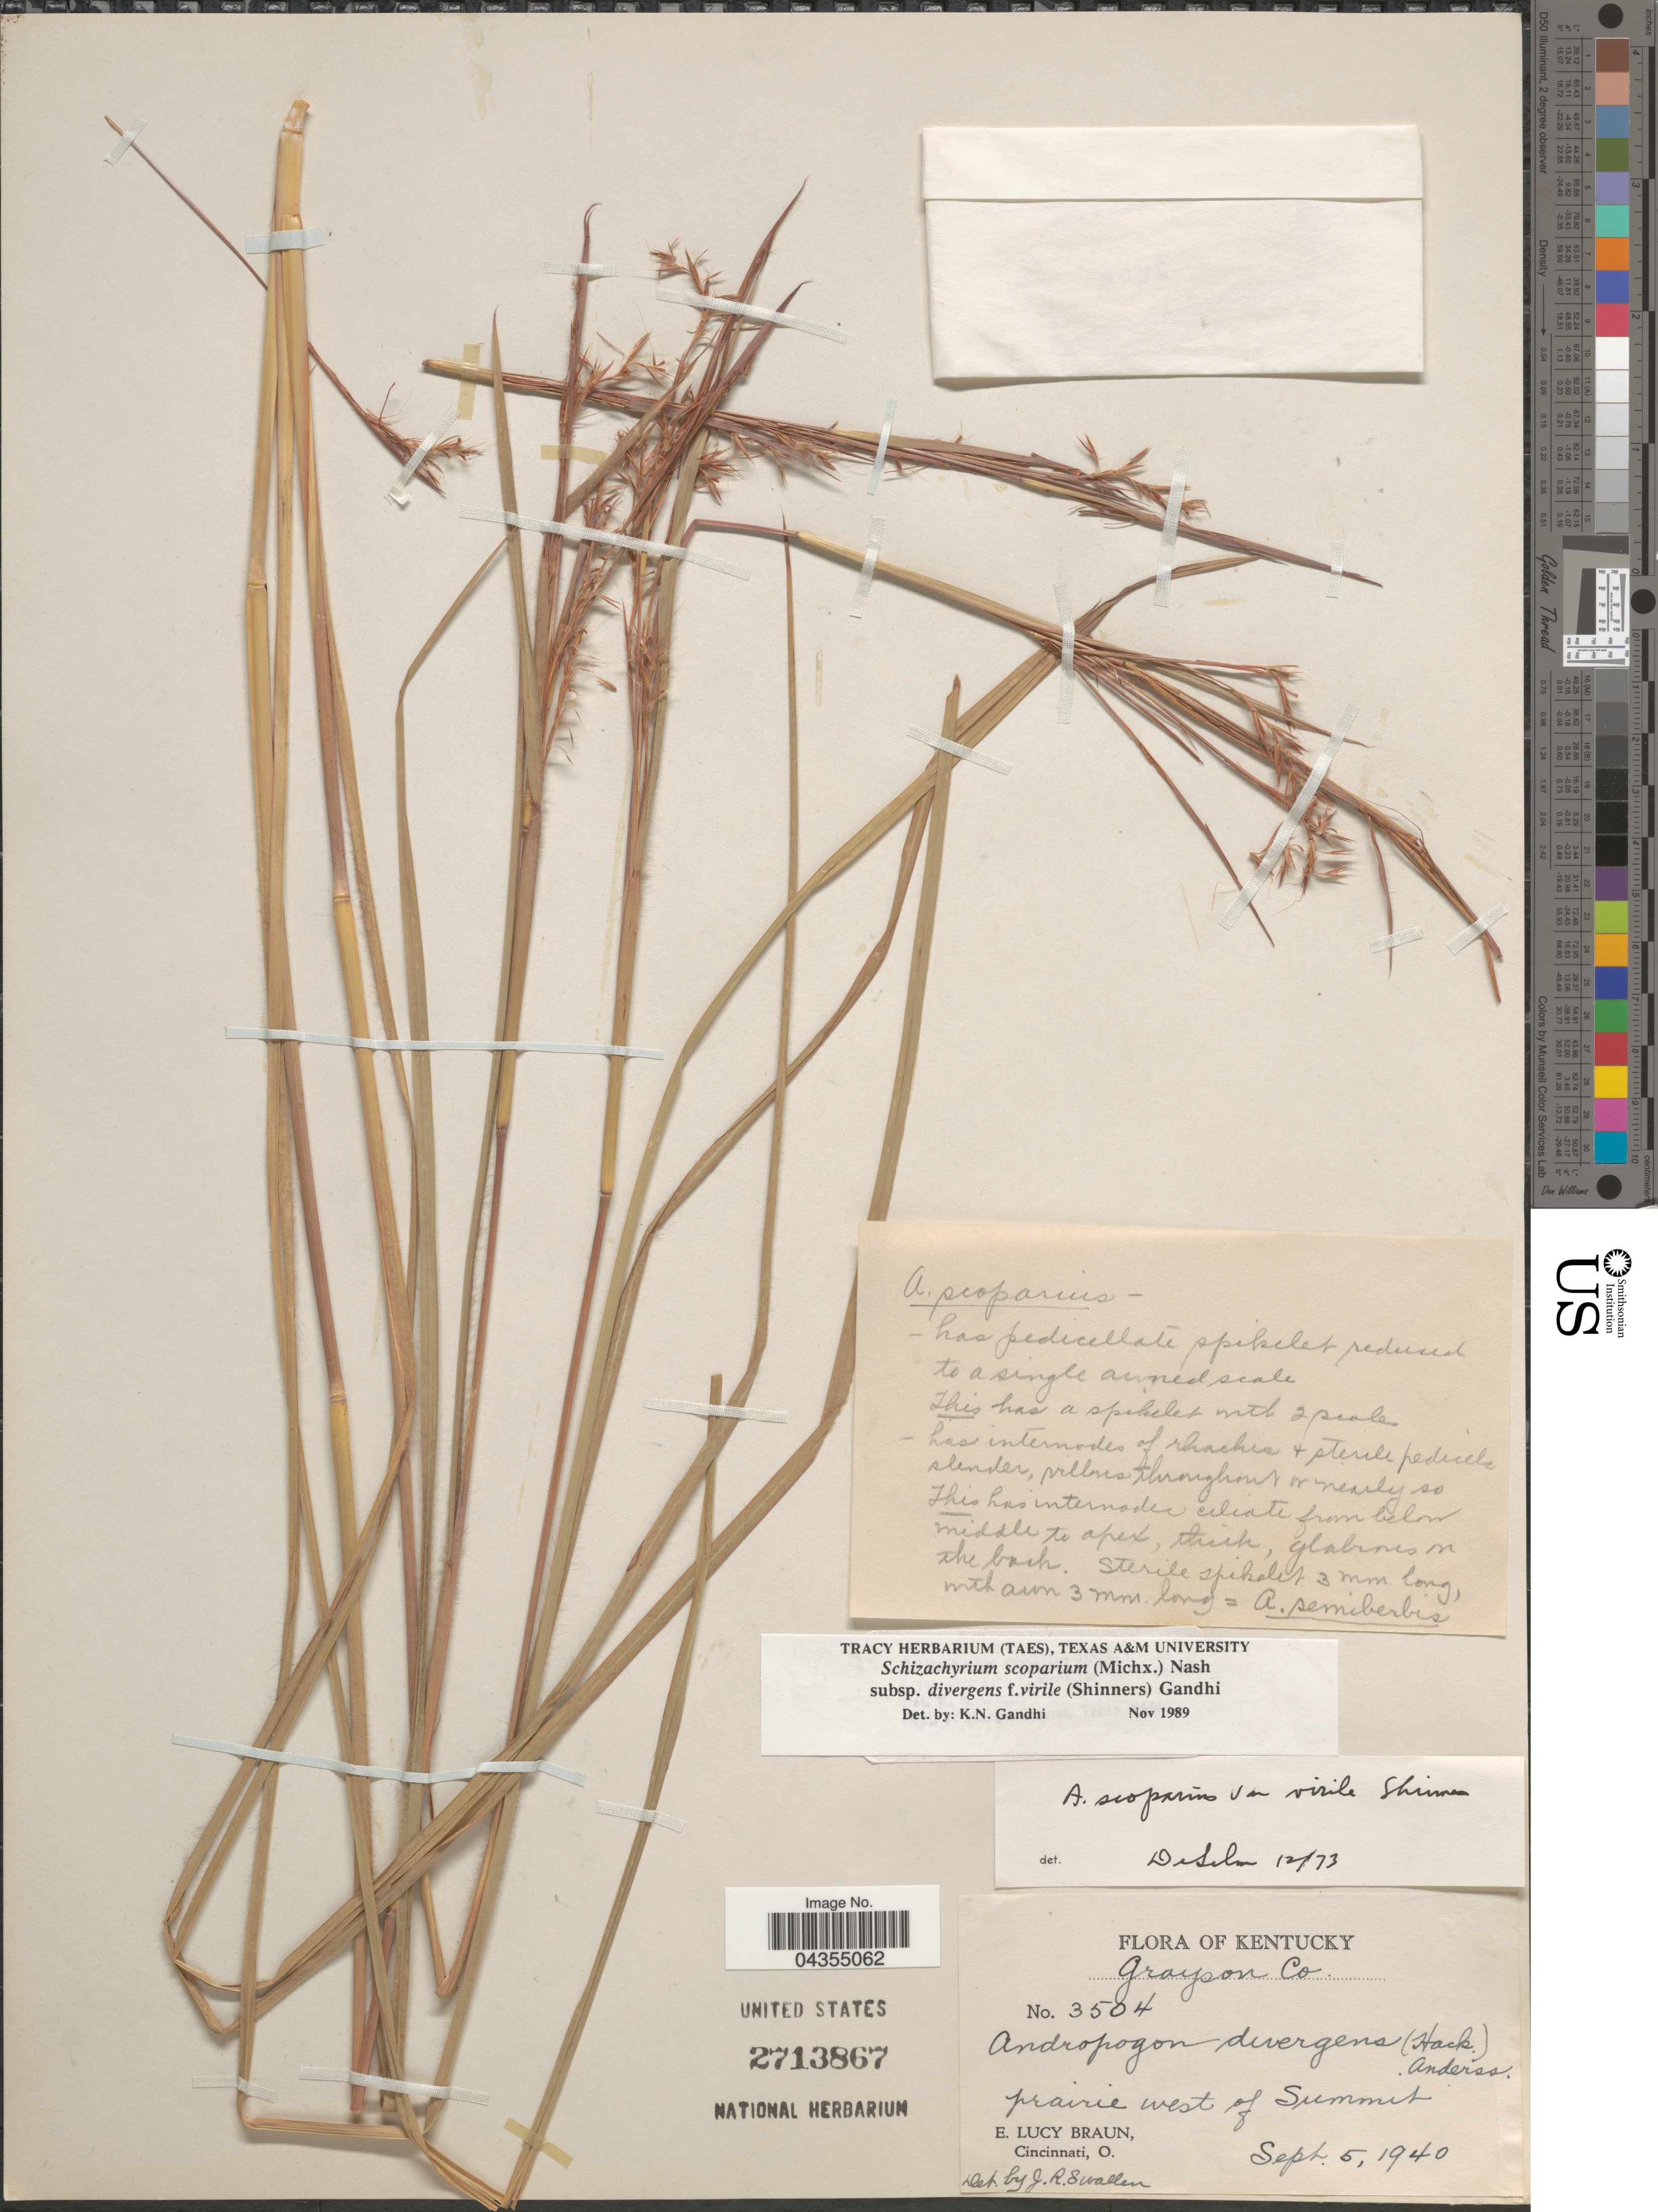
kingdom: Plantae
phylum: Tracheophyta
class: Liliopsida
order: Poales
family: Poaceae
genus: Schizachyrium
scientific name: Schizachyrium scoparium var. divergens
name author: (Hack.) Gould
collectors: E. L. Braun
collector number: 3504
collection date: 1940-09-05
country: United States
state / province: Kentucky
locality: Grayson Co. Prairie west of Summit.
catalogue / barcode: US 2713867